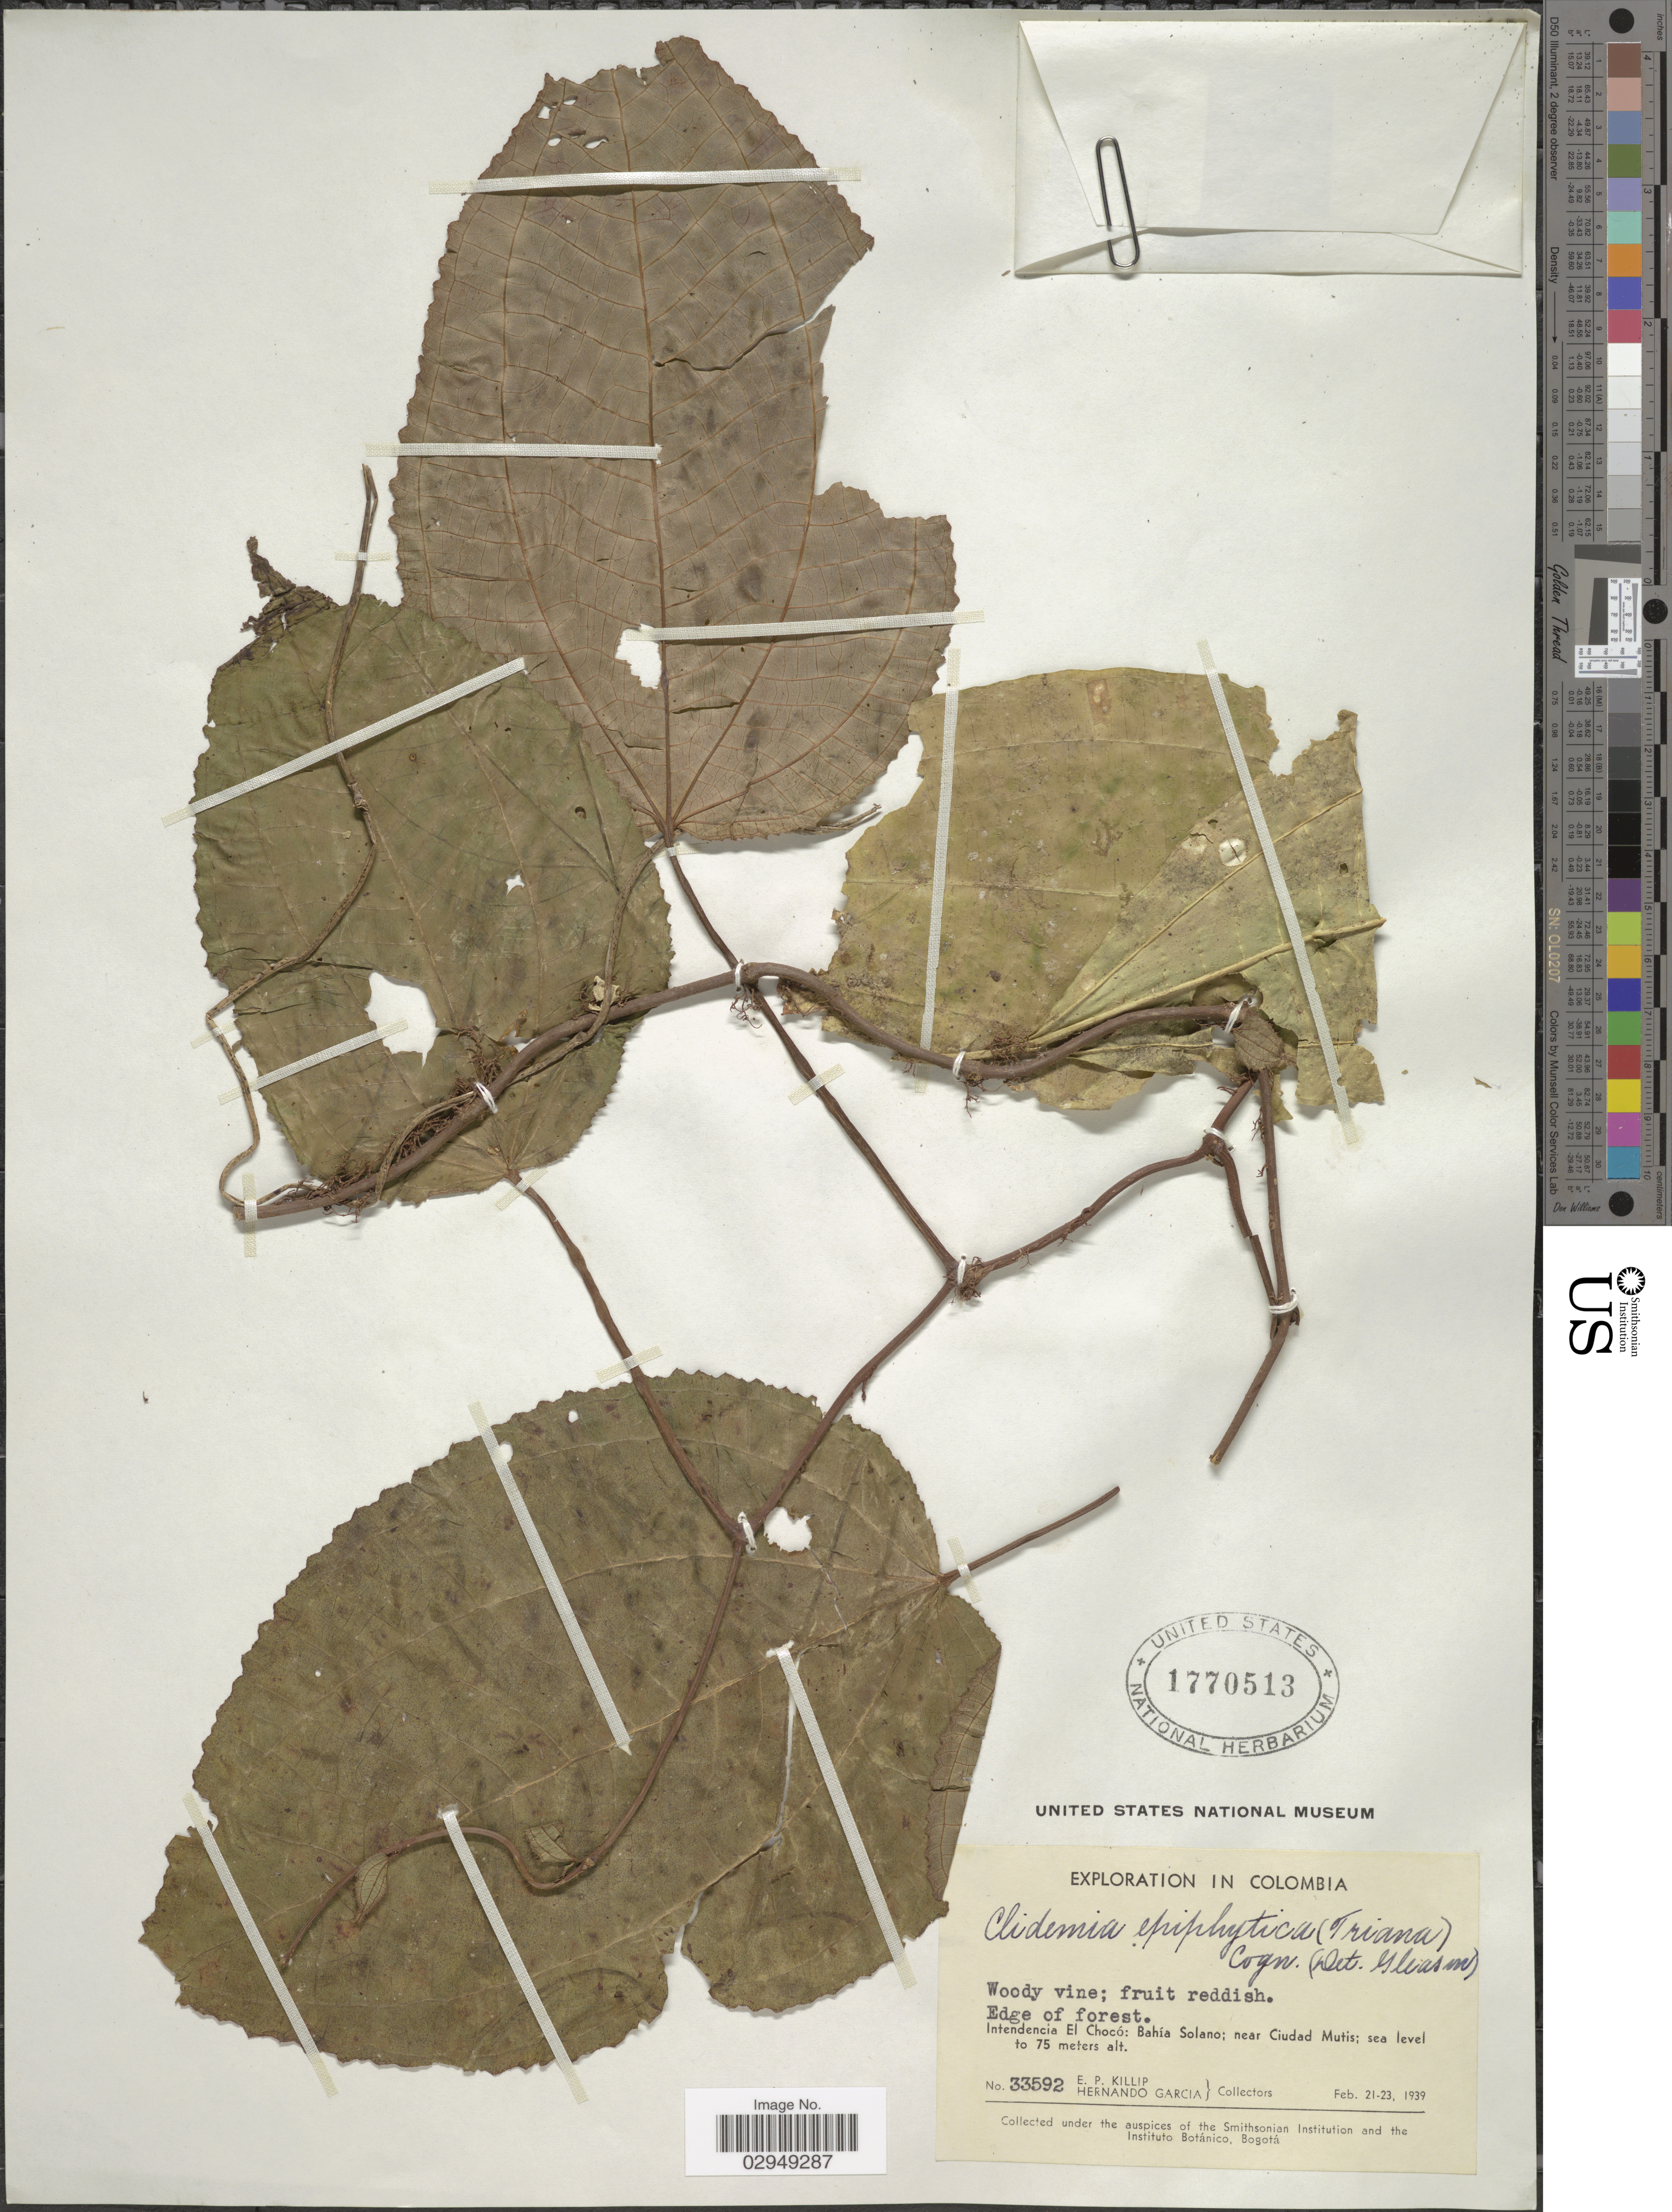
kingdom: Plantae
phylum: Tracheophyta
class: Magnoliopsida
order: Myrtales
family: Melastomataceae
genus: Clidemia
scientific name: Clidemia epiphytica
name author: (Triana) Cogn.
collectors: E. P. Killip & H. Garcia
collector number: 33592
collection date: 1939-02-21/1939-02-23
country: Colombia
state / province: Chocó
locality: Intendencia El Chocó: Bahía Solano; near Ciudad Mutis.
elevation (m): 0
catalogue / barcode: US 1770513